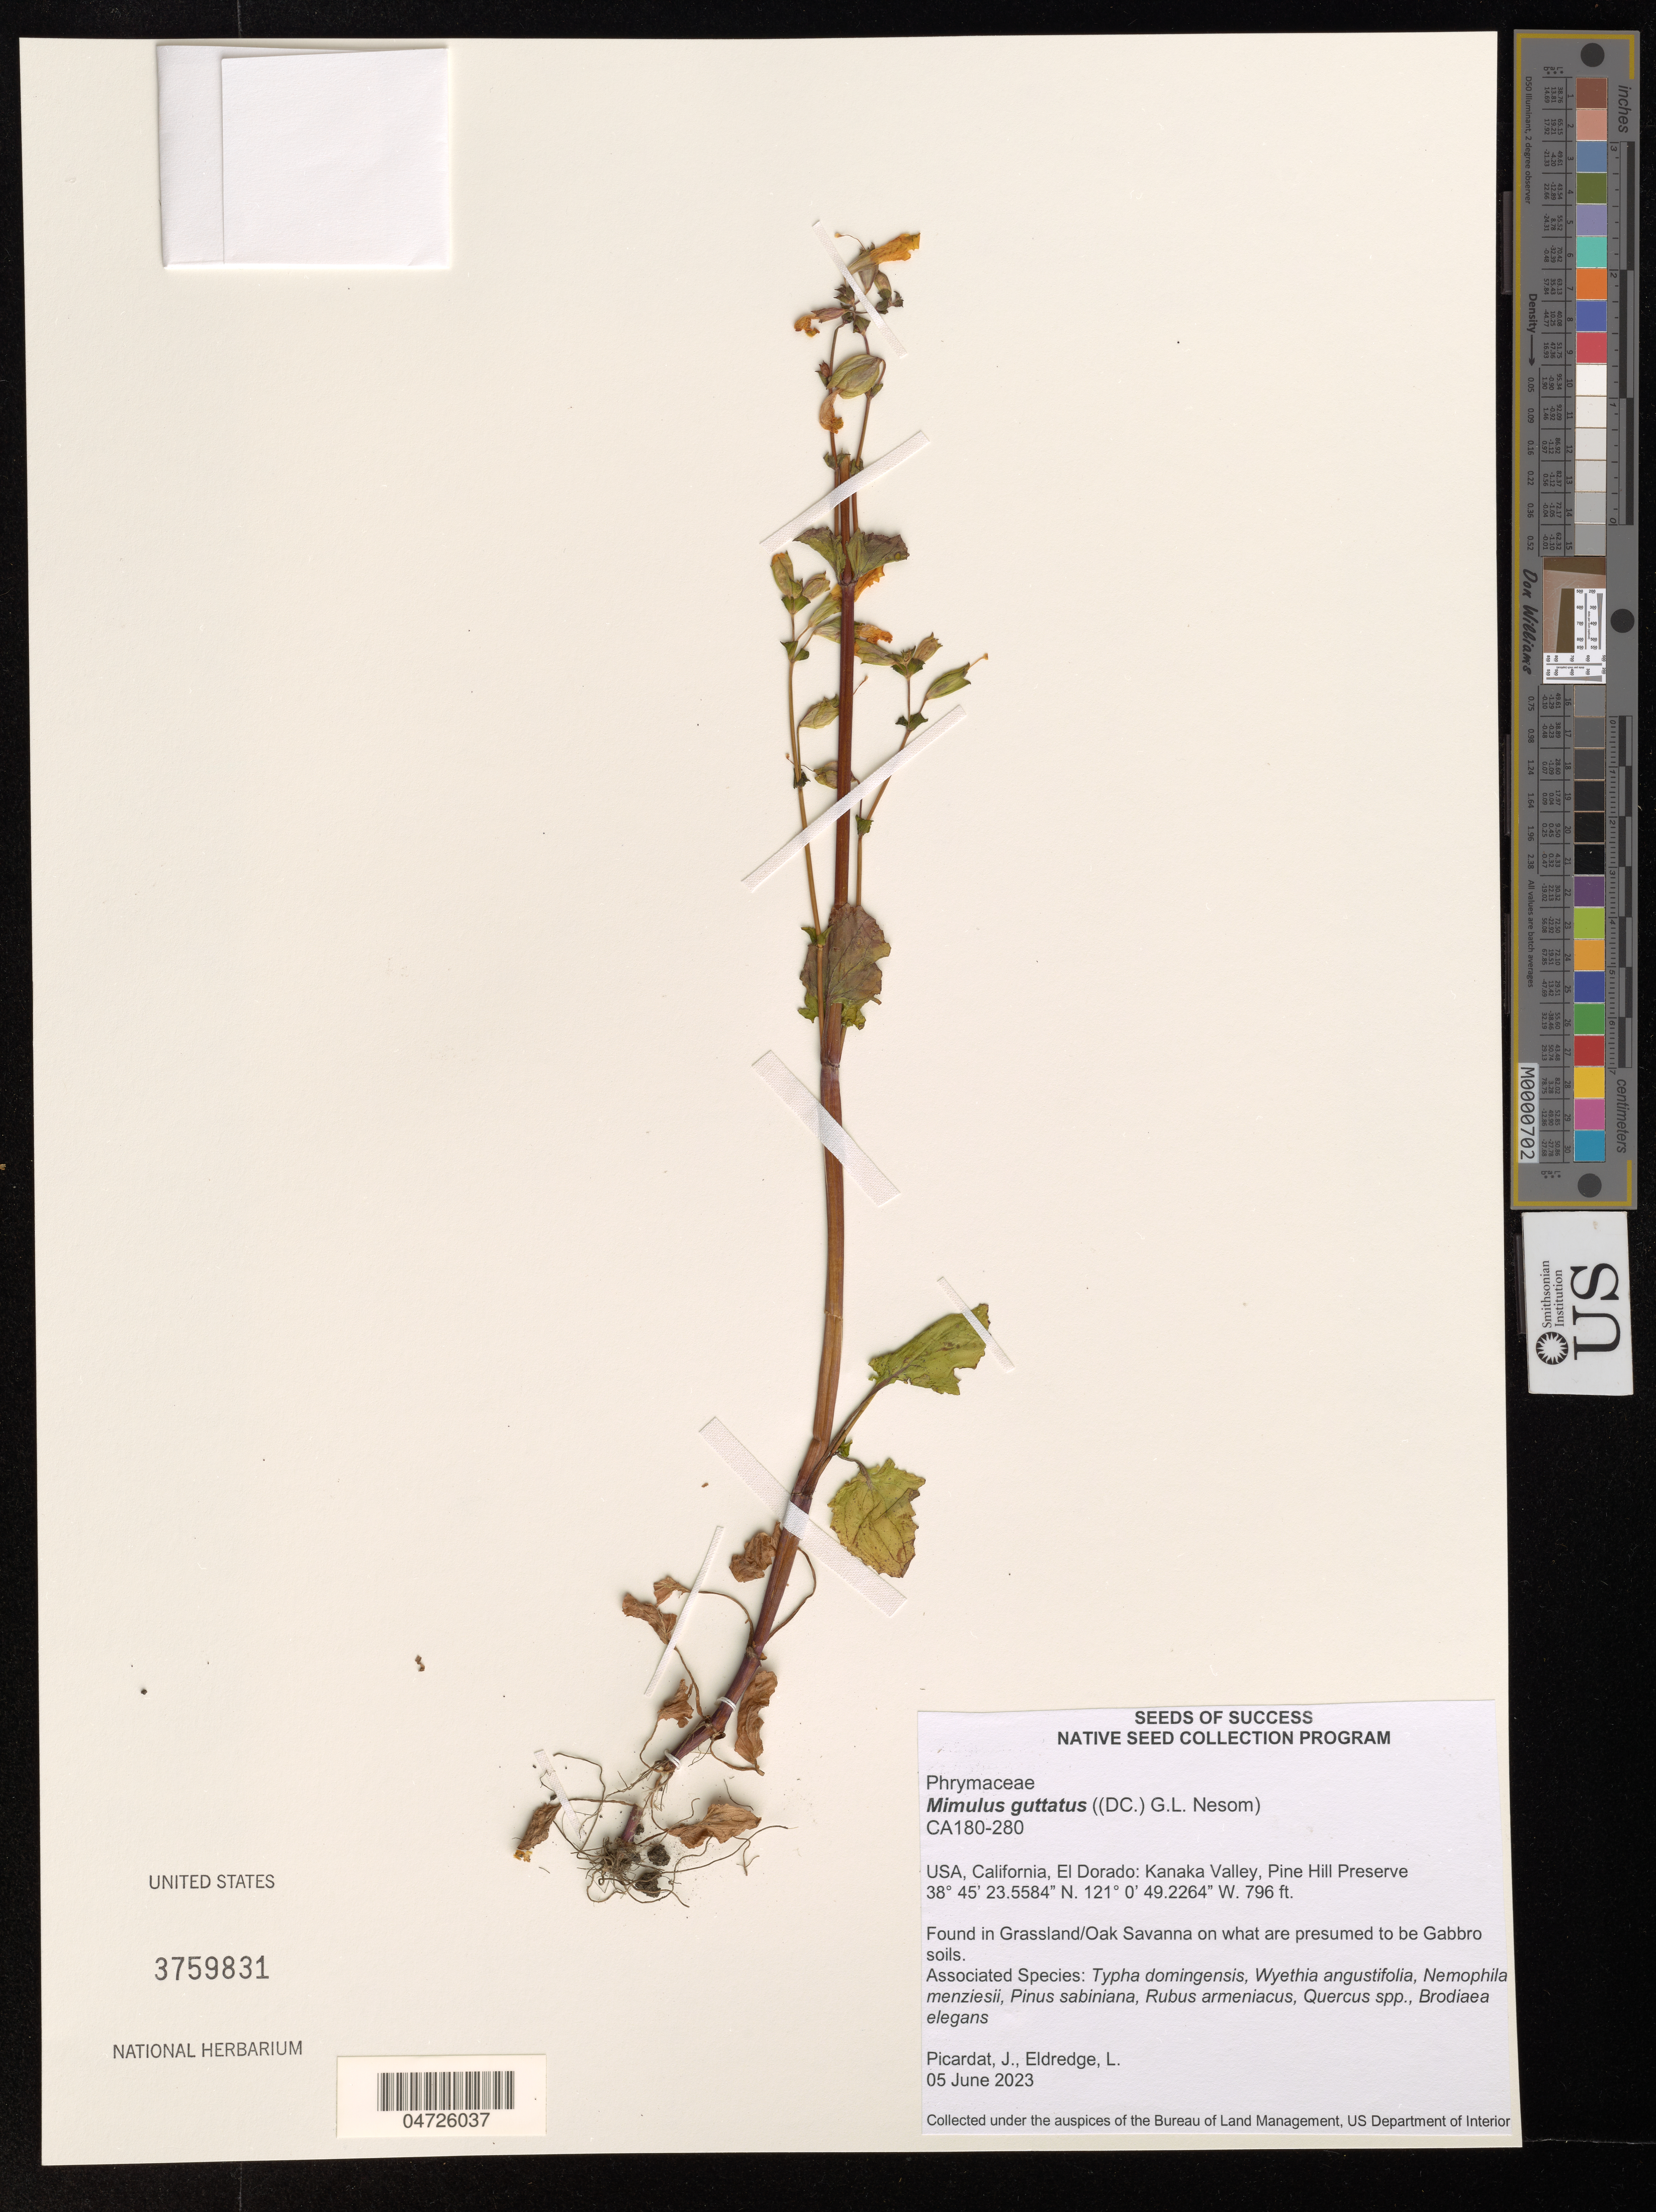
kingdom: Plantae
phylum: Tracheophyta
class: Magnoliopsida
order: Lamiales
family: Phrymaceae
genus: Mimulus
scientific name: Mimulus guttatus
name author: DC.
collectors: J. Picardat & L. Eldredge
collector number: CA180-280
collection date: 2023-06-05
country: United States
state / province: California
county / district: El Dorado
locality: El Dorado: Kanaka Valley, Pine Hill Preserve.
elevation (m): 243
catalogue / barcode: US 3759831